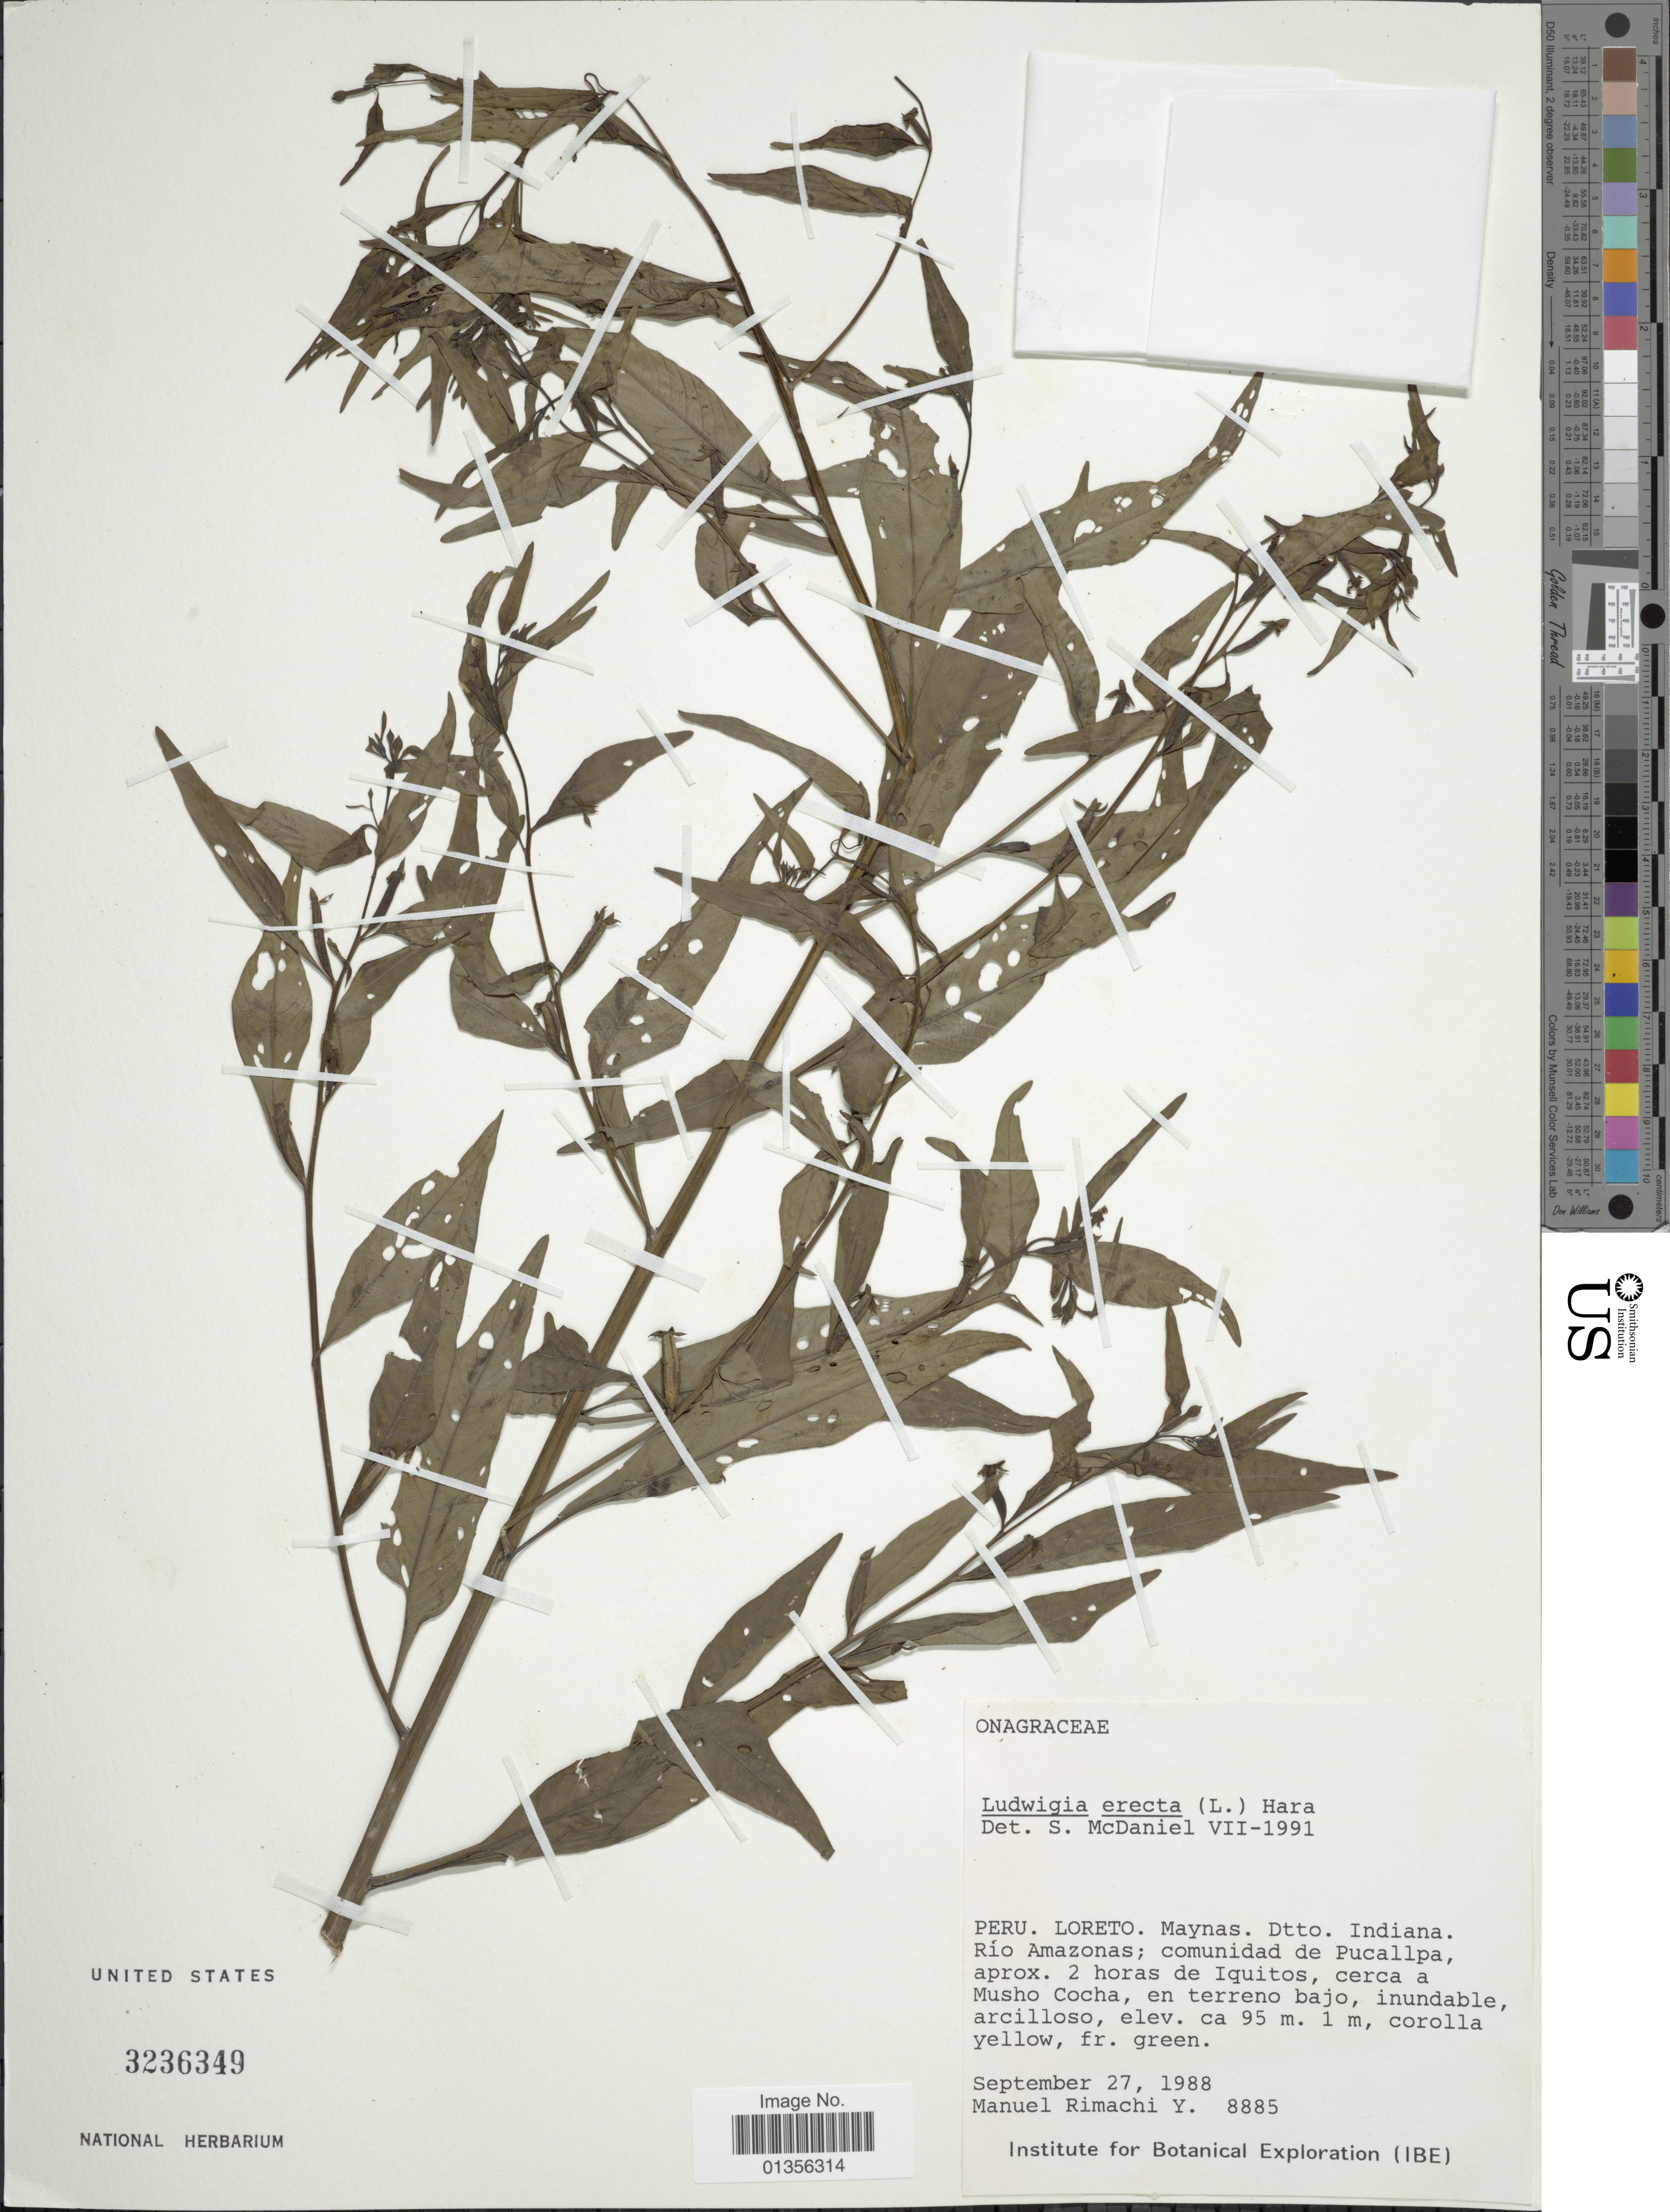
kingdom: Plantae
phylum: Tracheophyta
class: Magnoliopsida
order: Myrtales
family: Onagraceae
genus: Ludwigia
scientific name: Ludwigia erecta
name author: (L.) H. Hara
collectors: M. Rimachi Y.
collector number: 8885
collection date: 1988-09-27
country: Peru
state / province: Loreto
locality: Maynas. Dtto. Indiana. Río Amazonas; comunidad de Pucallpa, aprox. 2 horas de Iquitos, cerca a Musho Cocha, en terreno bajo, inundable, arcilloso.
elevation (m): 95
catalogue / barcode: US 3236349